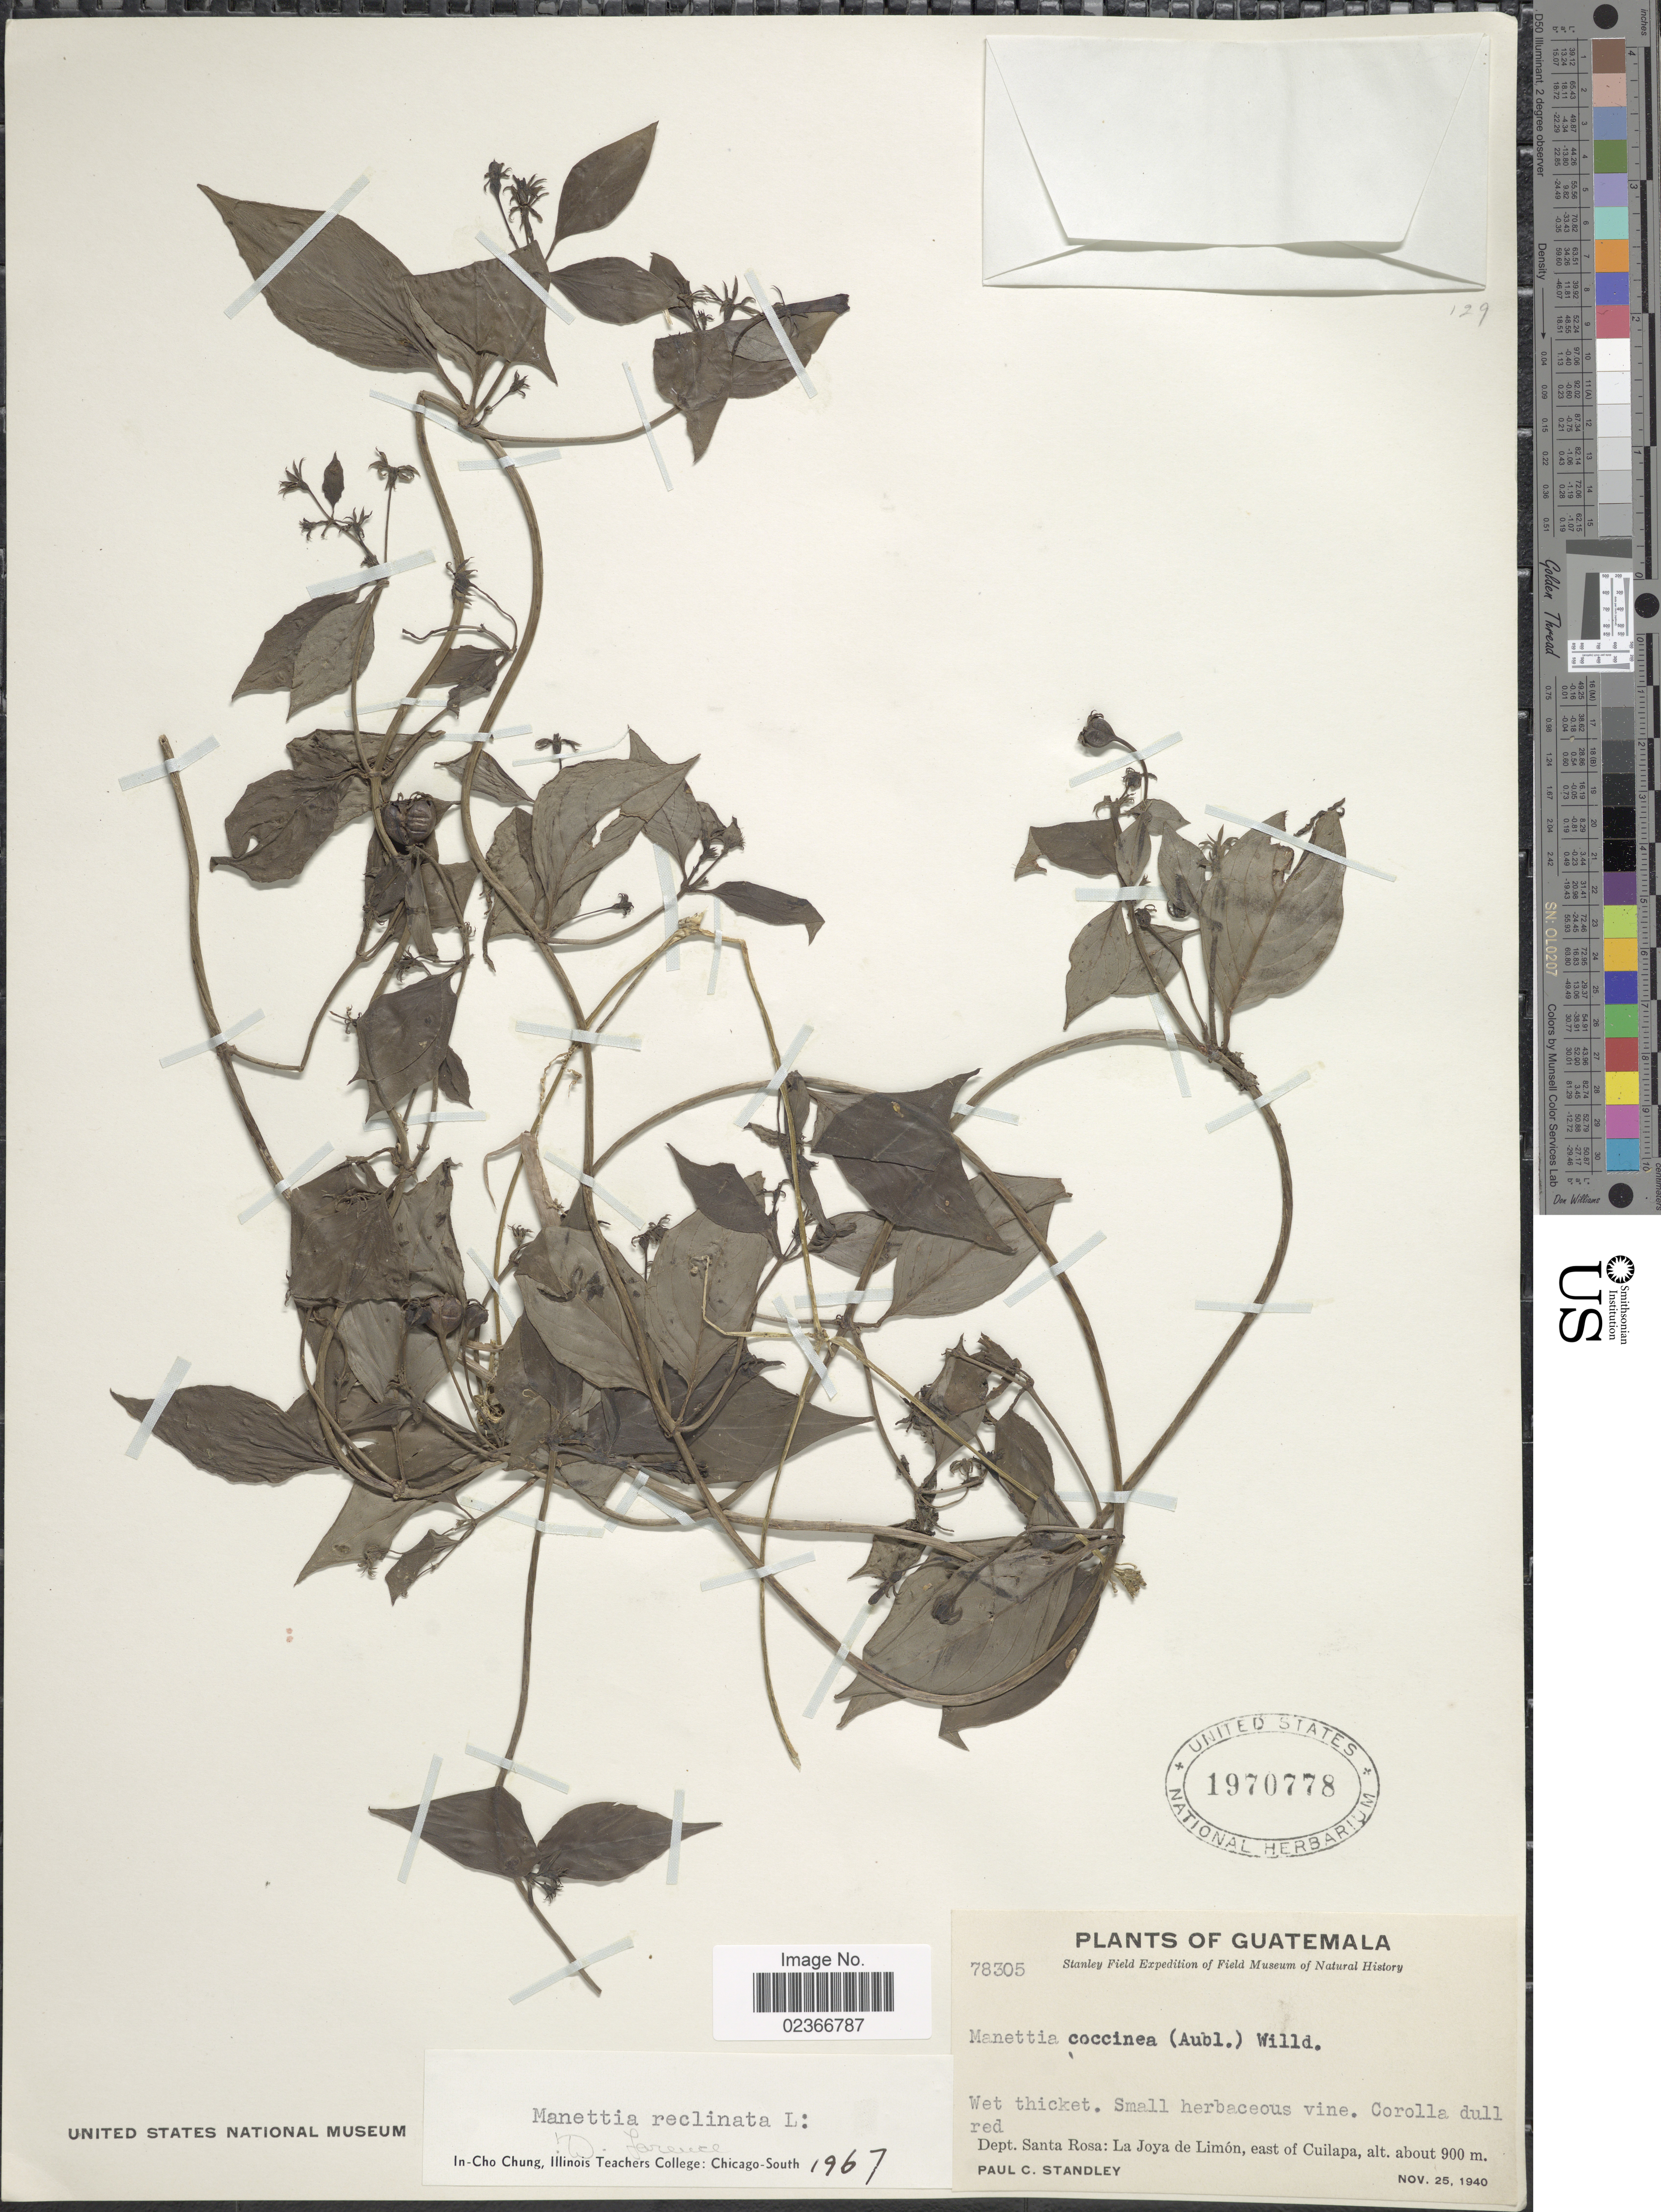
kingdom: Plantae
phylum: Tracheophyta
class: Magnoliopsida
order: Gentianales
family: Rubiaceae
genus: Manettia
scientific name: Manettia reclinata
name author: L.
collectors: P. C. Standley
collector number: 78305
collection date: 1940-11-25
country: Guatemala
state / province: Santa Rosa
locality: Dept. Santa Rosa: La Joya de Limon, east of Cuilapa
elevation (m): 900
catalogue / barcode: US 1970778